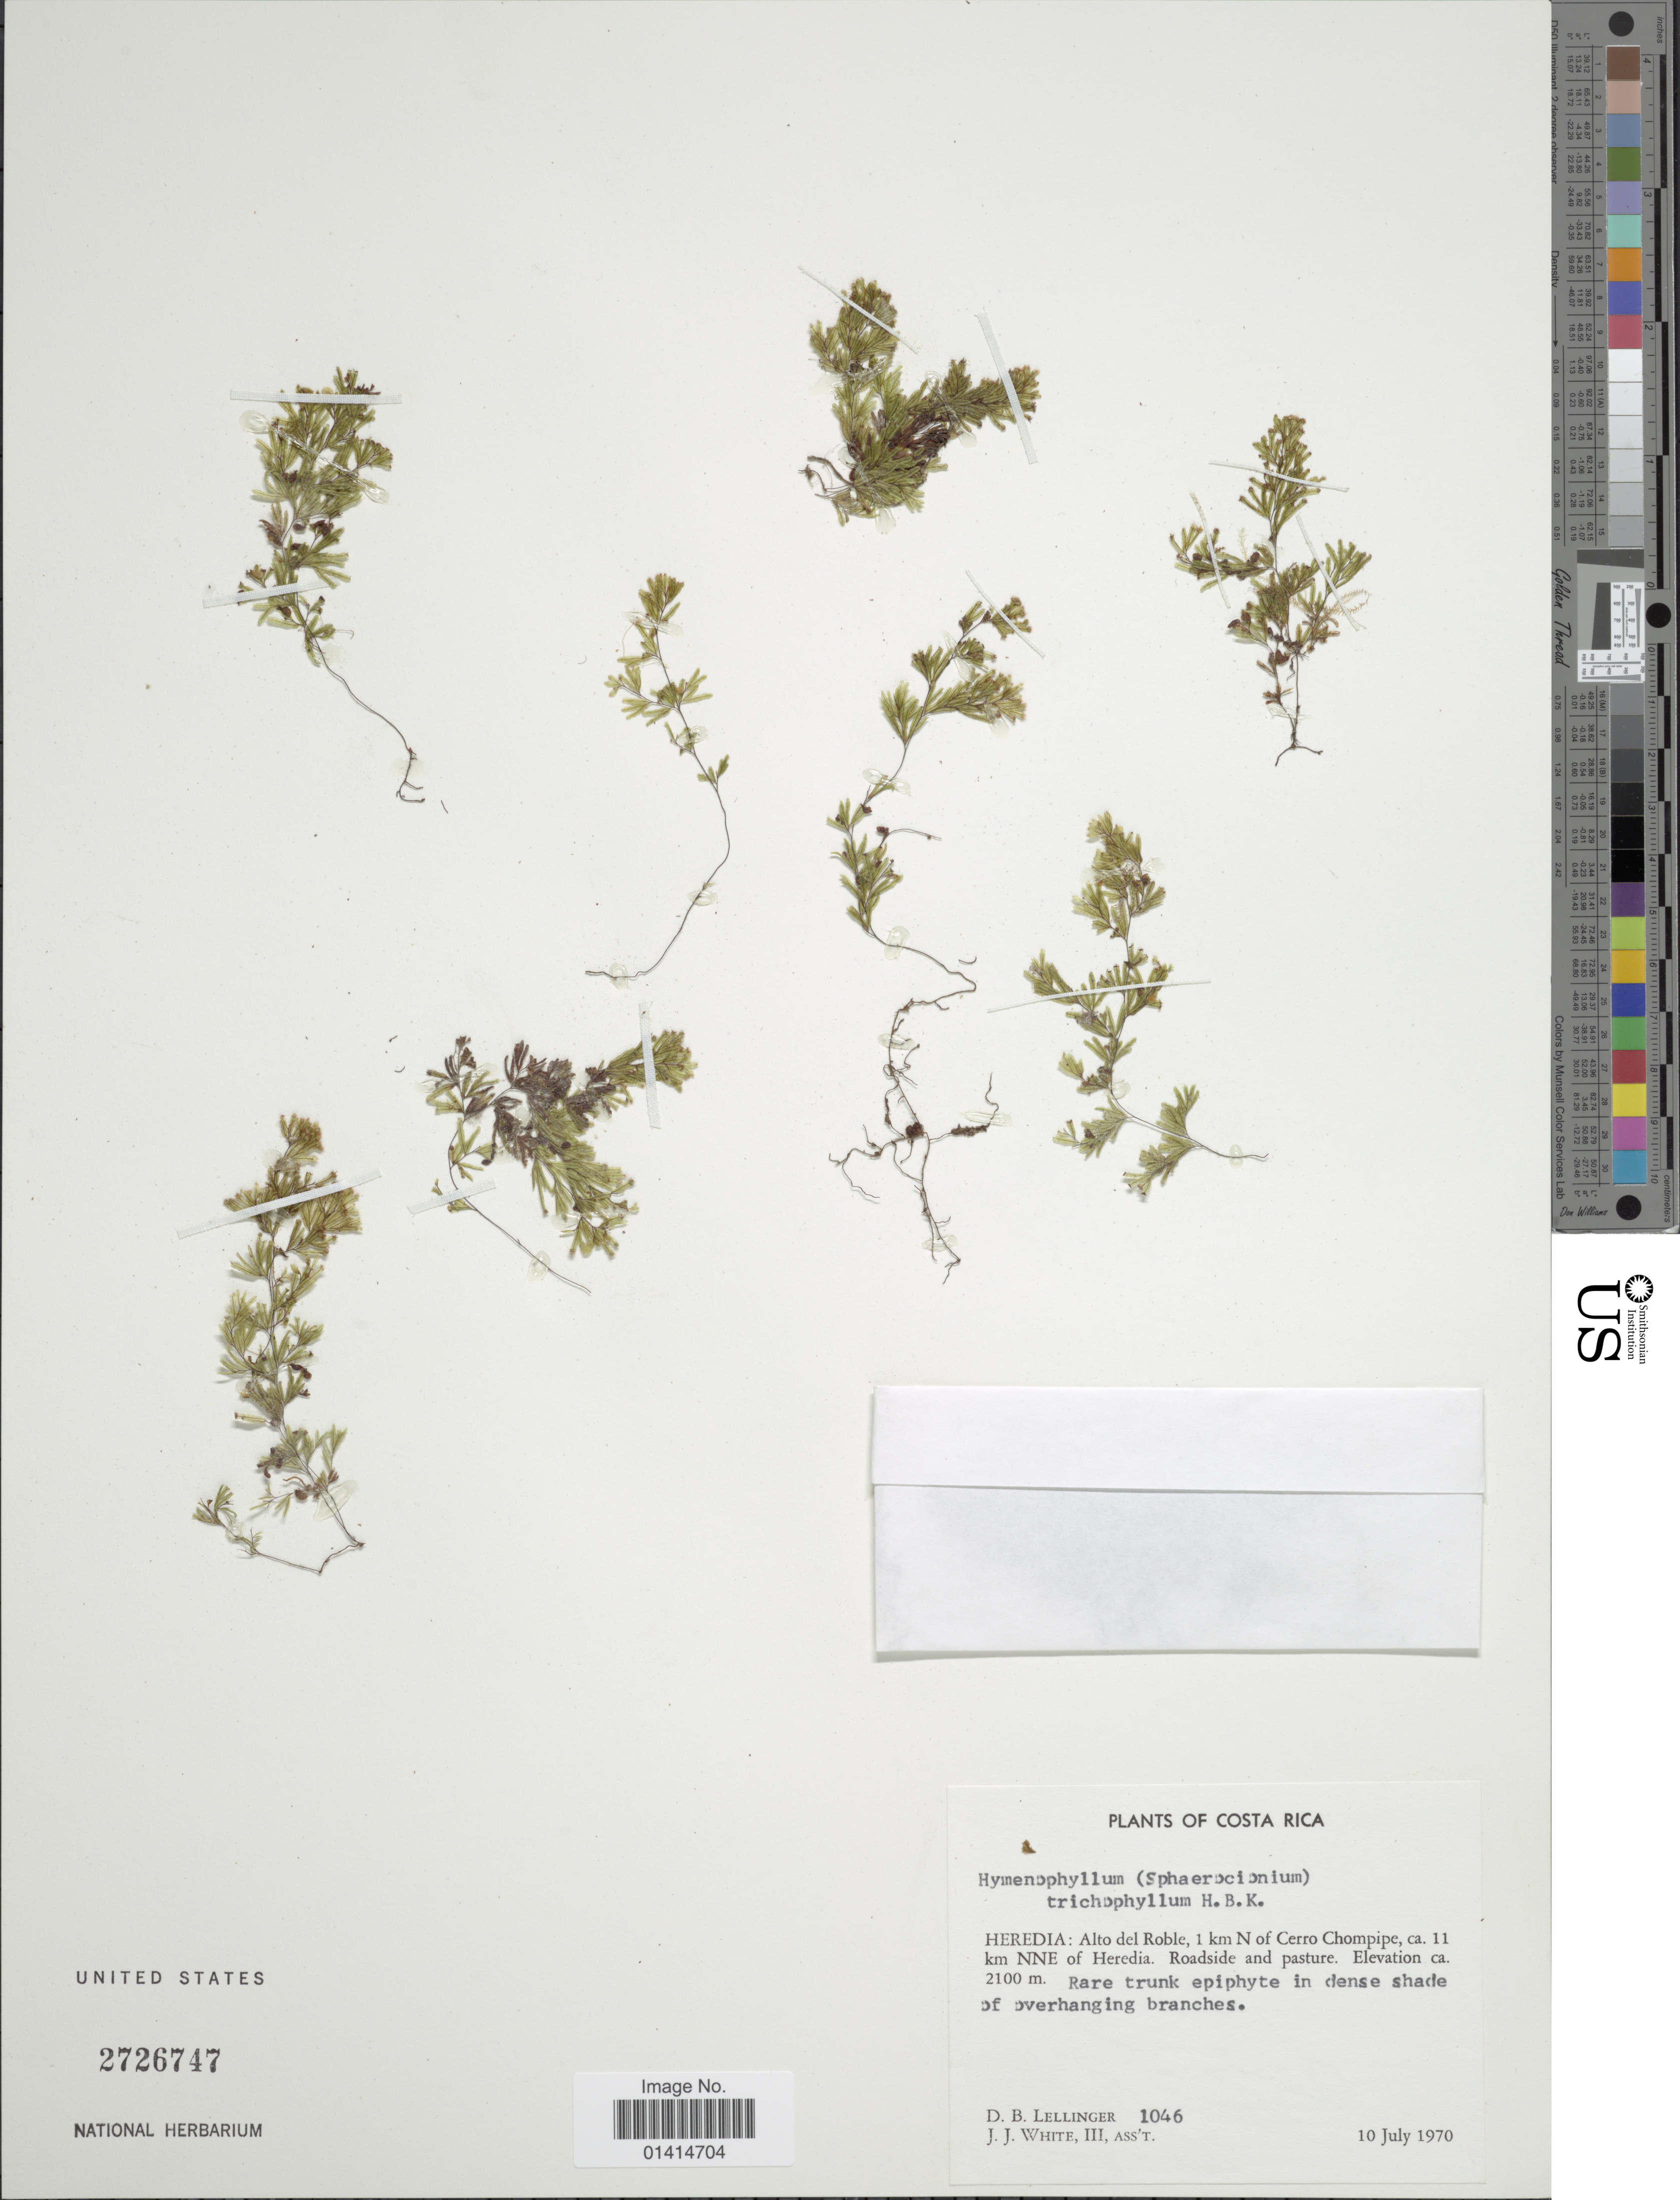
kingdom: Plantae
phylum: Tracheophyta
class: Polypodiopsida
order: Hymenophyllales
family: Hymenophyllaceae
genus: Hymenophyllum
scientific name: Hymenophyllum trichophyllum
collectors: D. B. Lellinger & J. J. White III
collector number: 1046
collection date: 1970-07-10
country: Costa Rica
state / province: Heredia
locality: Alto del Roble, 1 km N of Cerro Chompipe, ca 11 km NNE of Heredia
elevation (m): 2100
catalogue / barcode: US 2726747